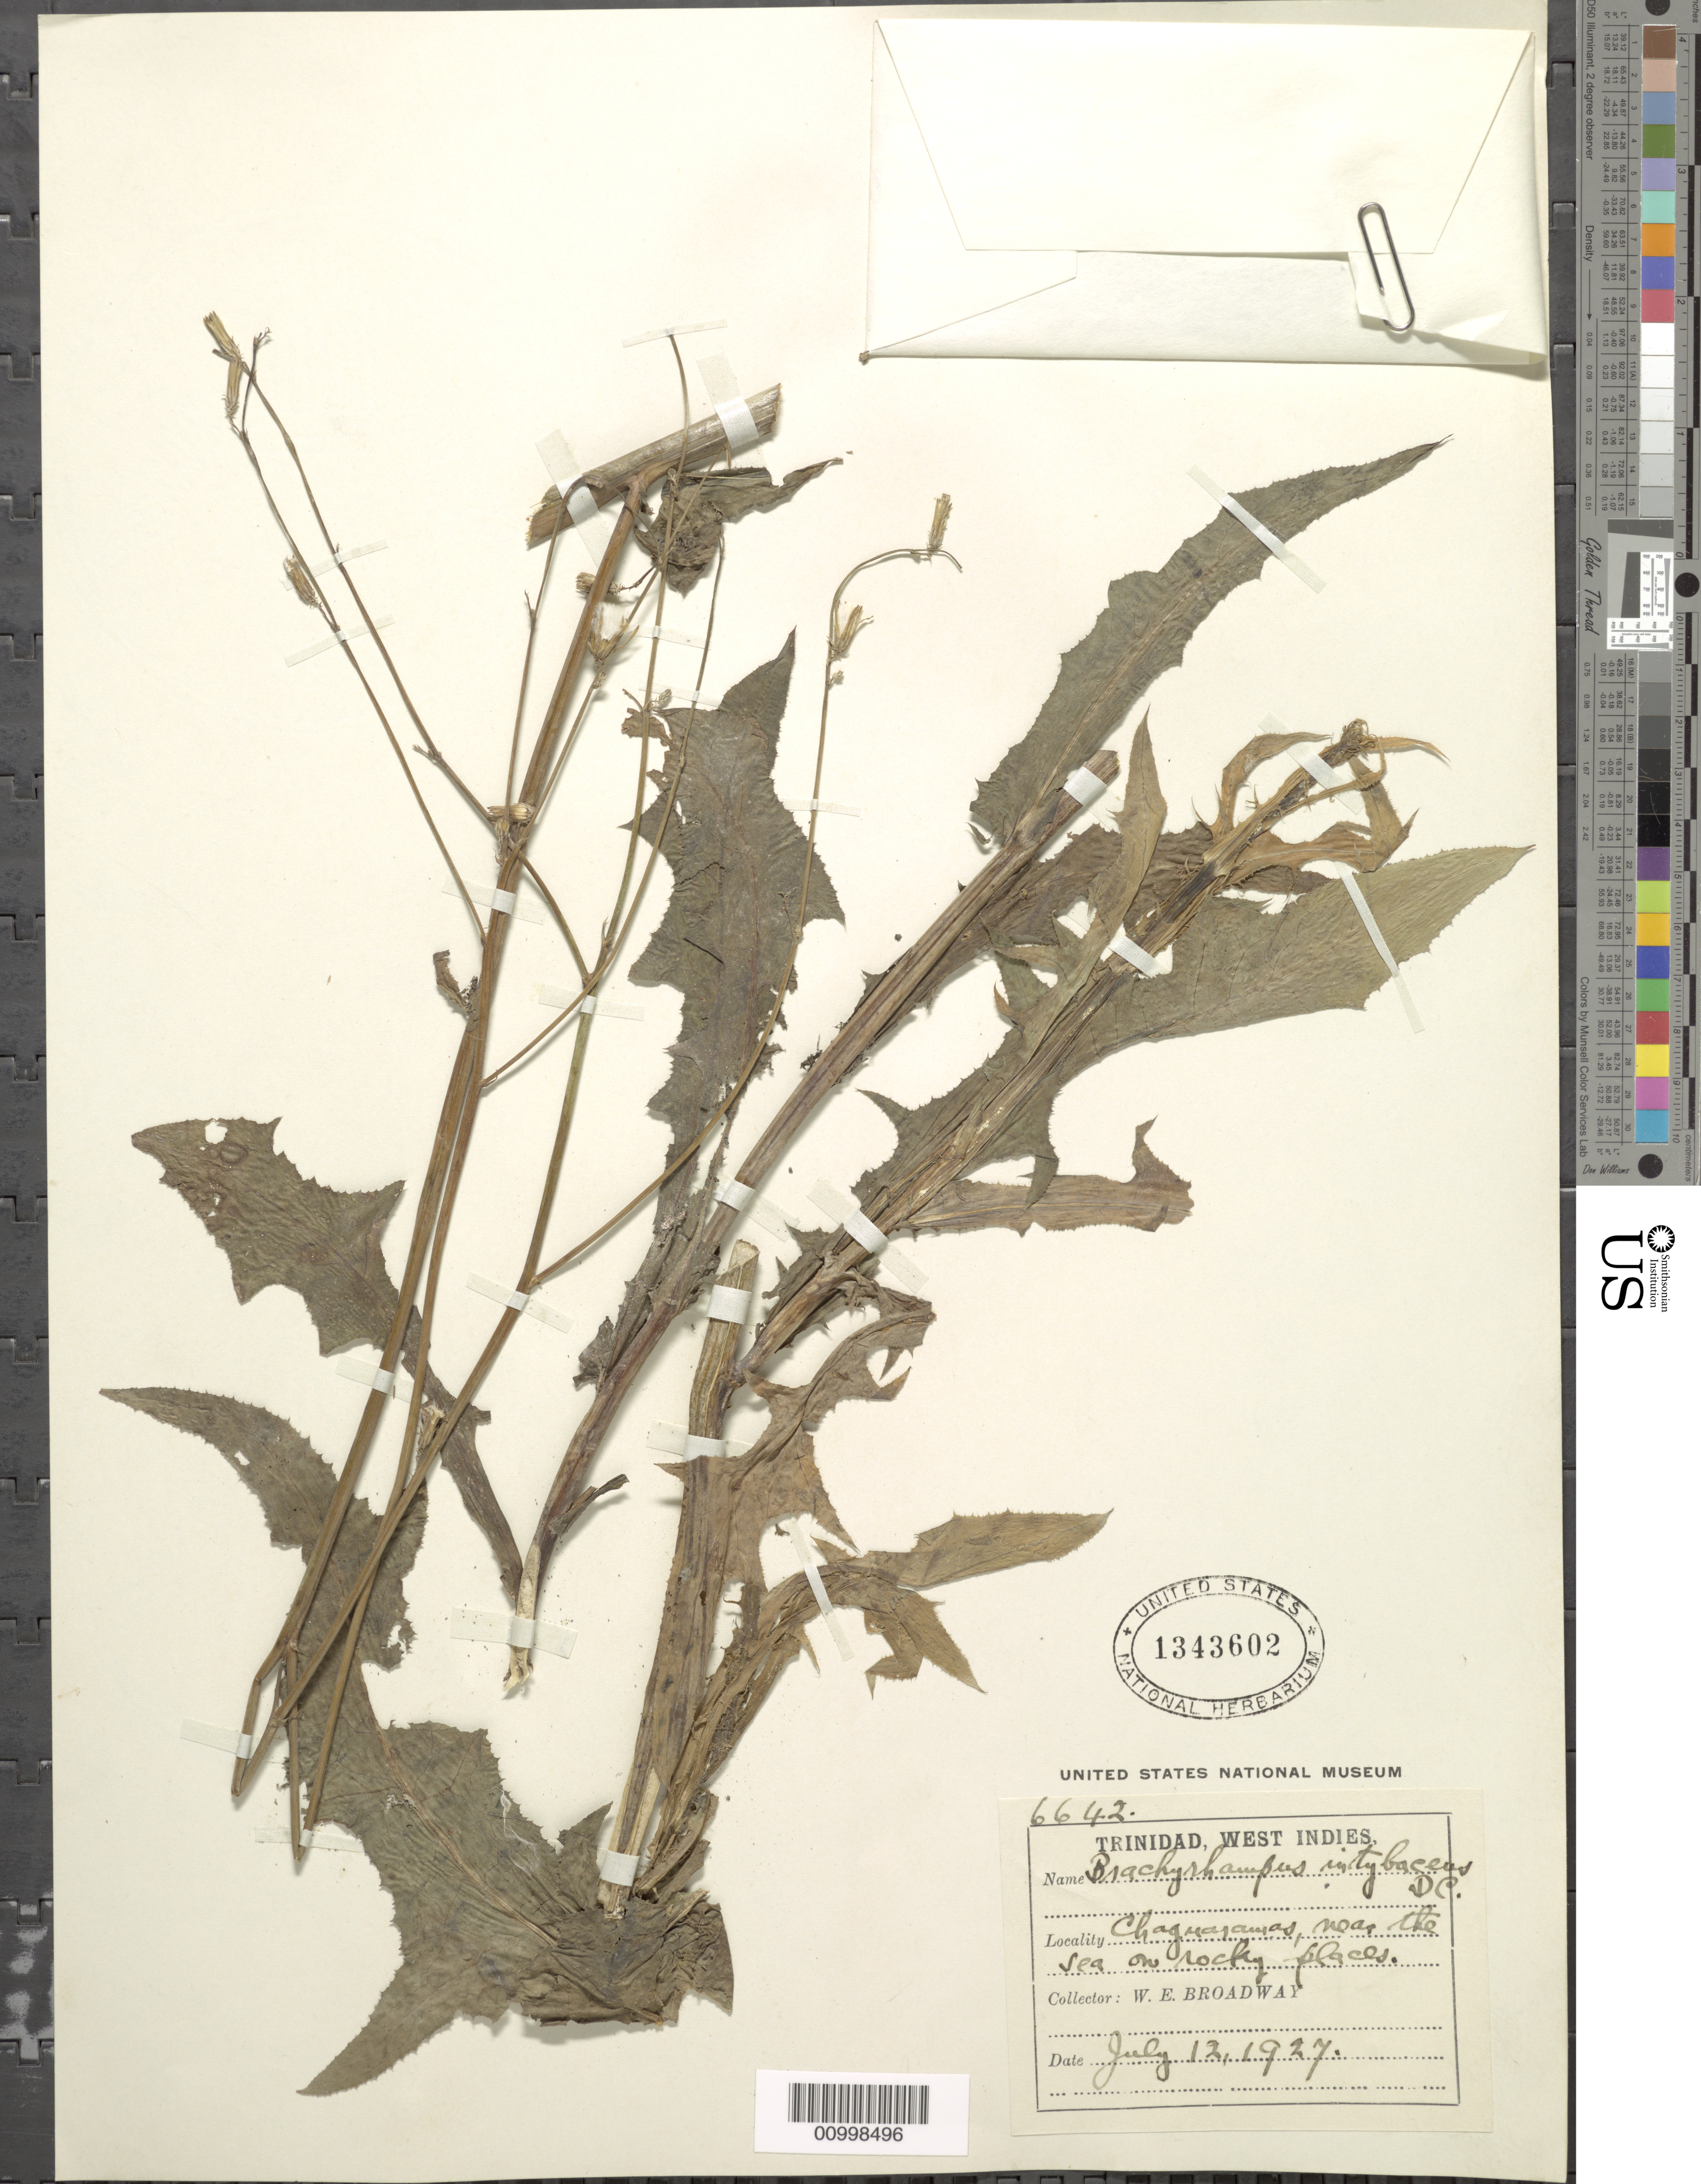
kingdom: Plantae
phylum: Tracheophyta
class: Magnoliopsida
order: Asterales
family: Asteraceae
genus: Launaea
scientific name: Launaea intybacea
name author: (Jacq.) Beauverd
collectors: W. E. Broadway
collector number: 6642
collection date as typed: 12 Jul 1927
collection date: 1927-07-12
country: Trinidad and Tobago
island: Trinidad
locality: Chaquaramas, near the sea on rocky places.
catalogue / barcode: US 1343602